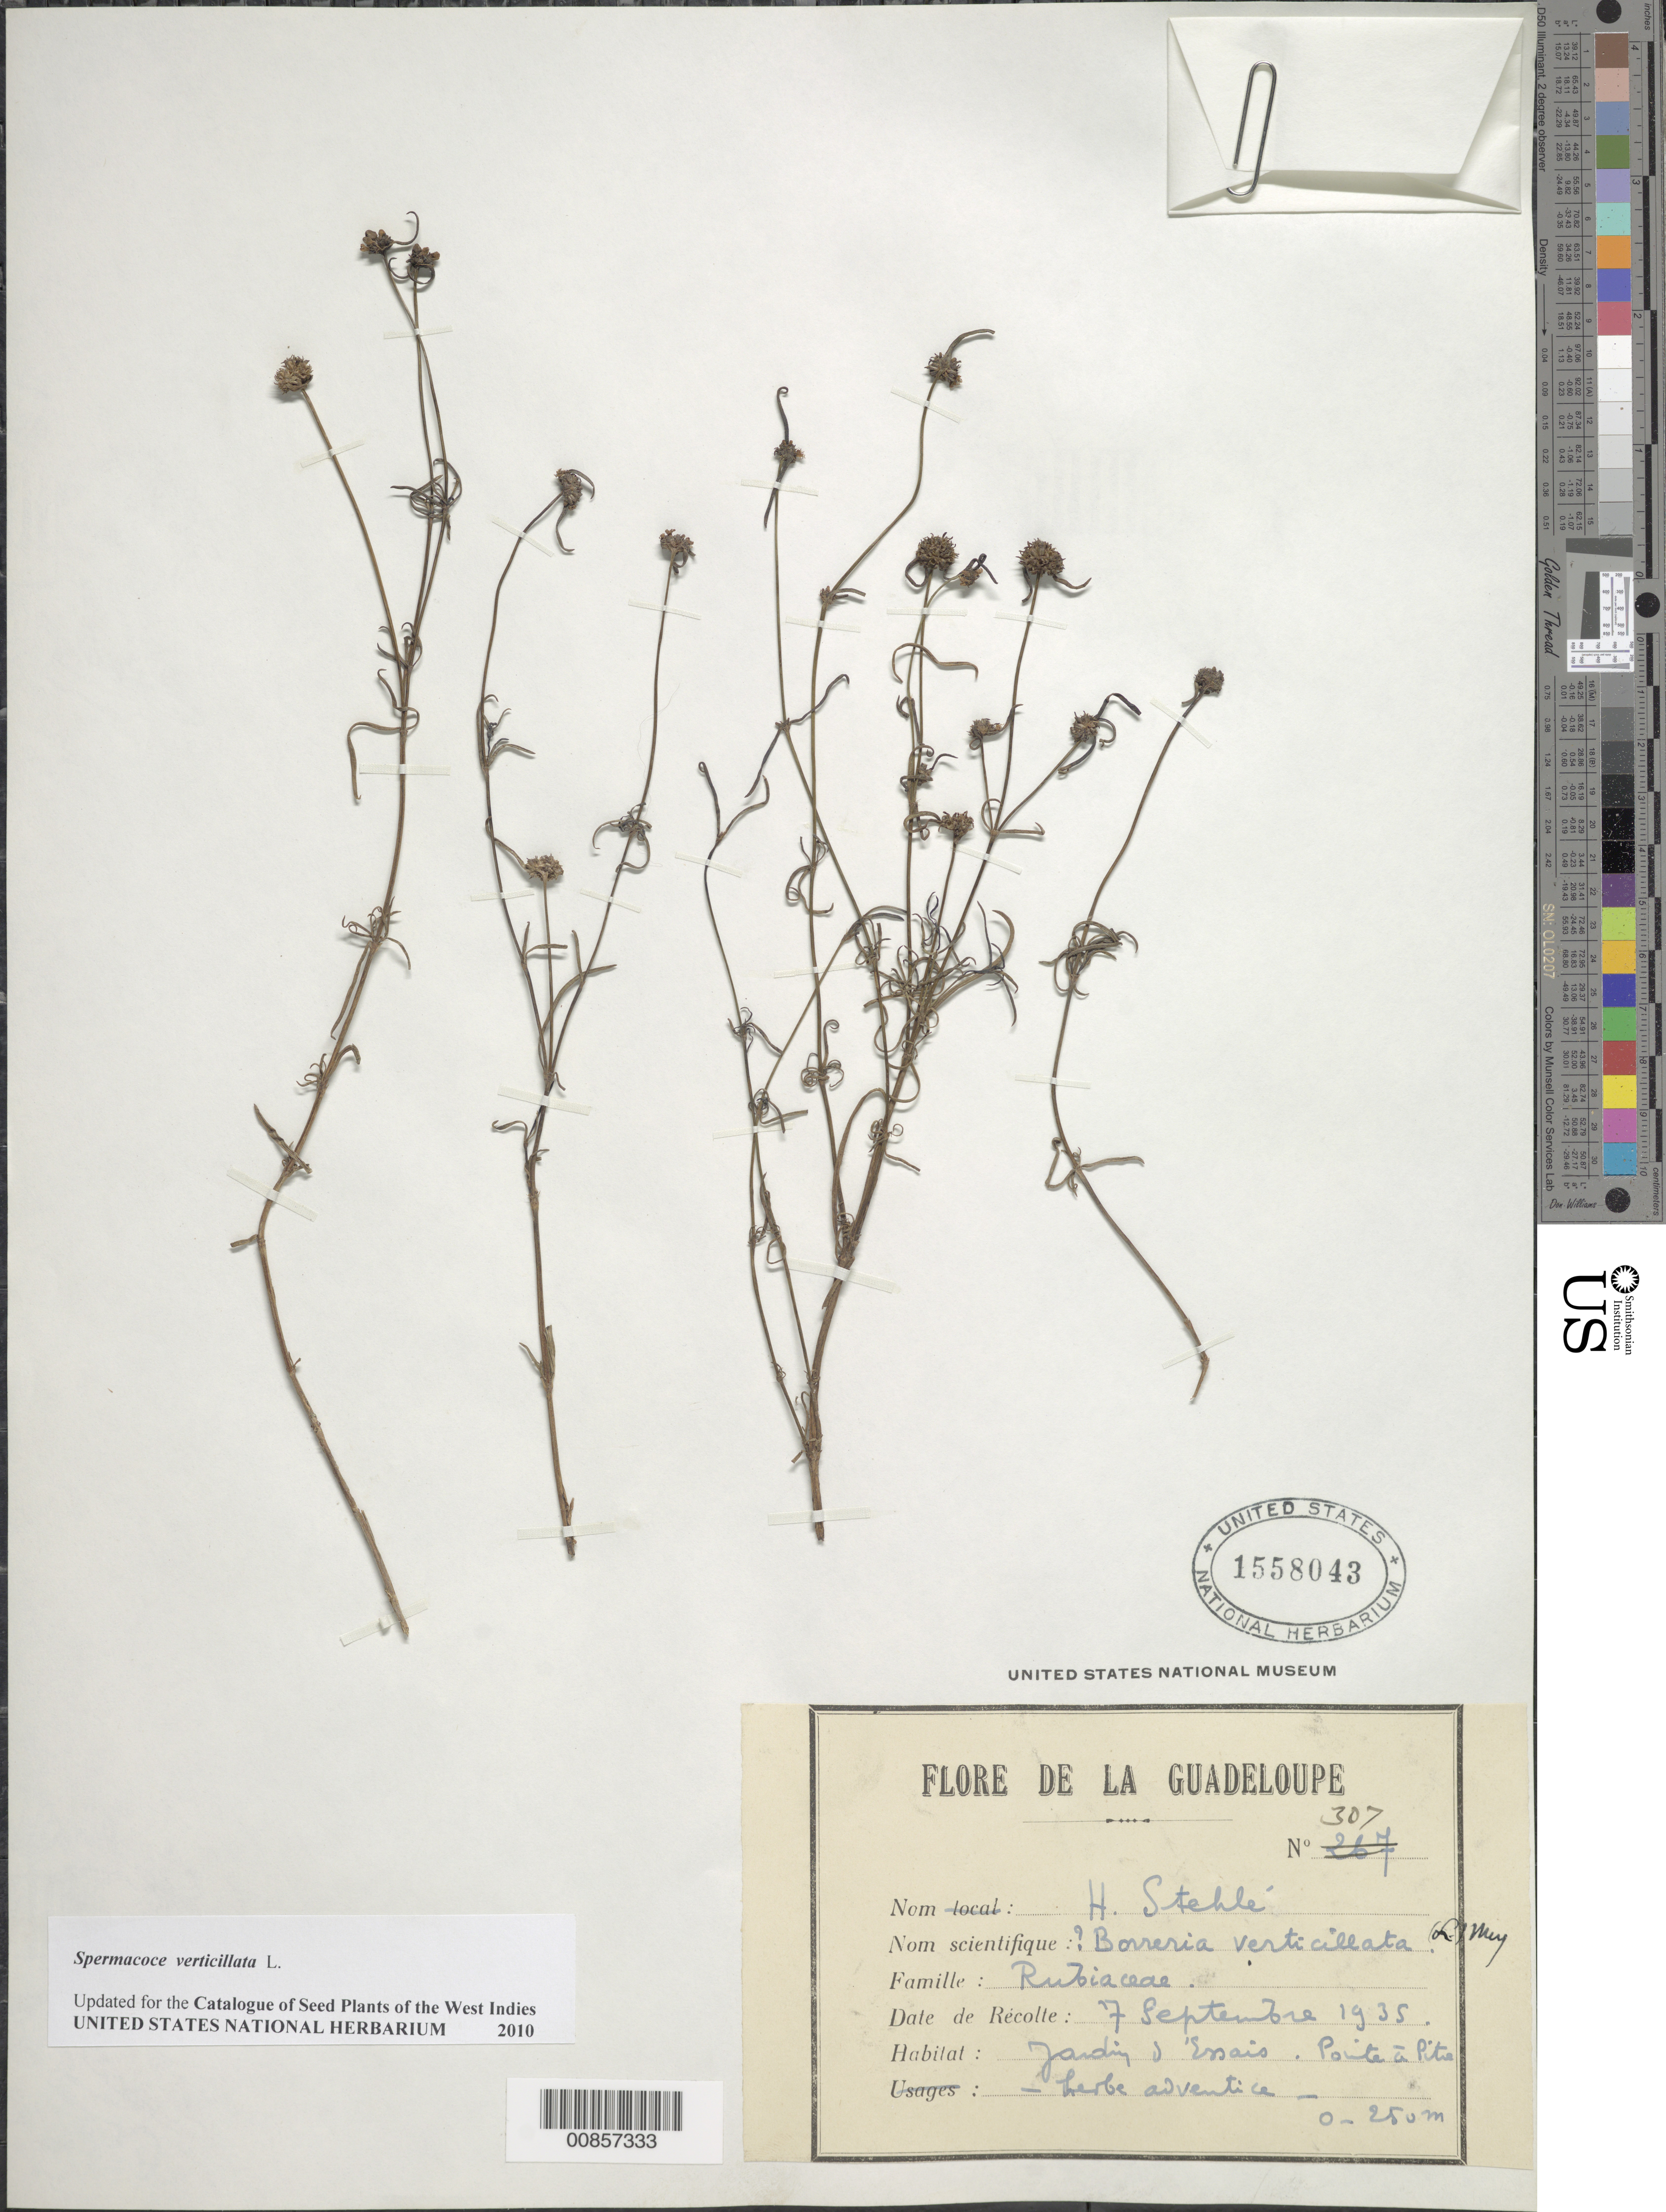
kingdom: Plantae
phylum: Tracheophyta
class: Magnoliopsida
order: Gentianales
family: Rubiaceae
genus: Spermacoce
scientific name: Spermacoce verticillata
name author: L.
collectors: H. Stehlé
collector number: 307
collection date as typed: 07 Sep 1935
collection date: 1935-09-07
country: Guadeloupe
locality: Jardin d'Enais. Pointe à Pitre.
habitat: Jardin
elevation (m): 0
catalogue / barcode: US 1558043